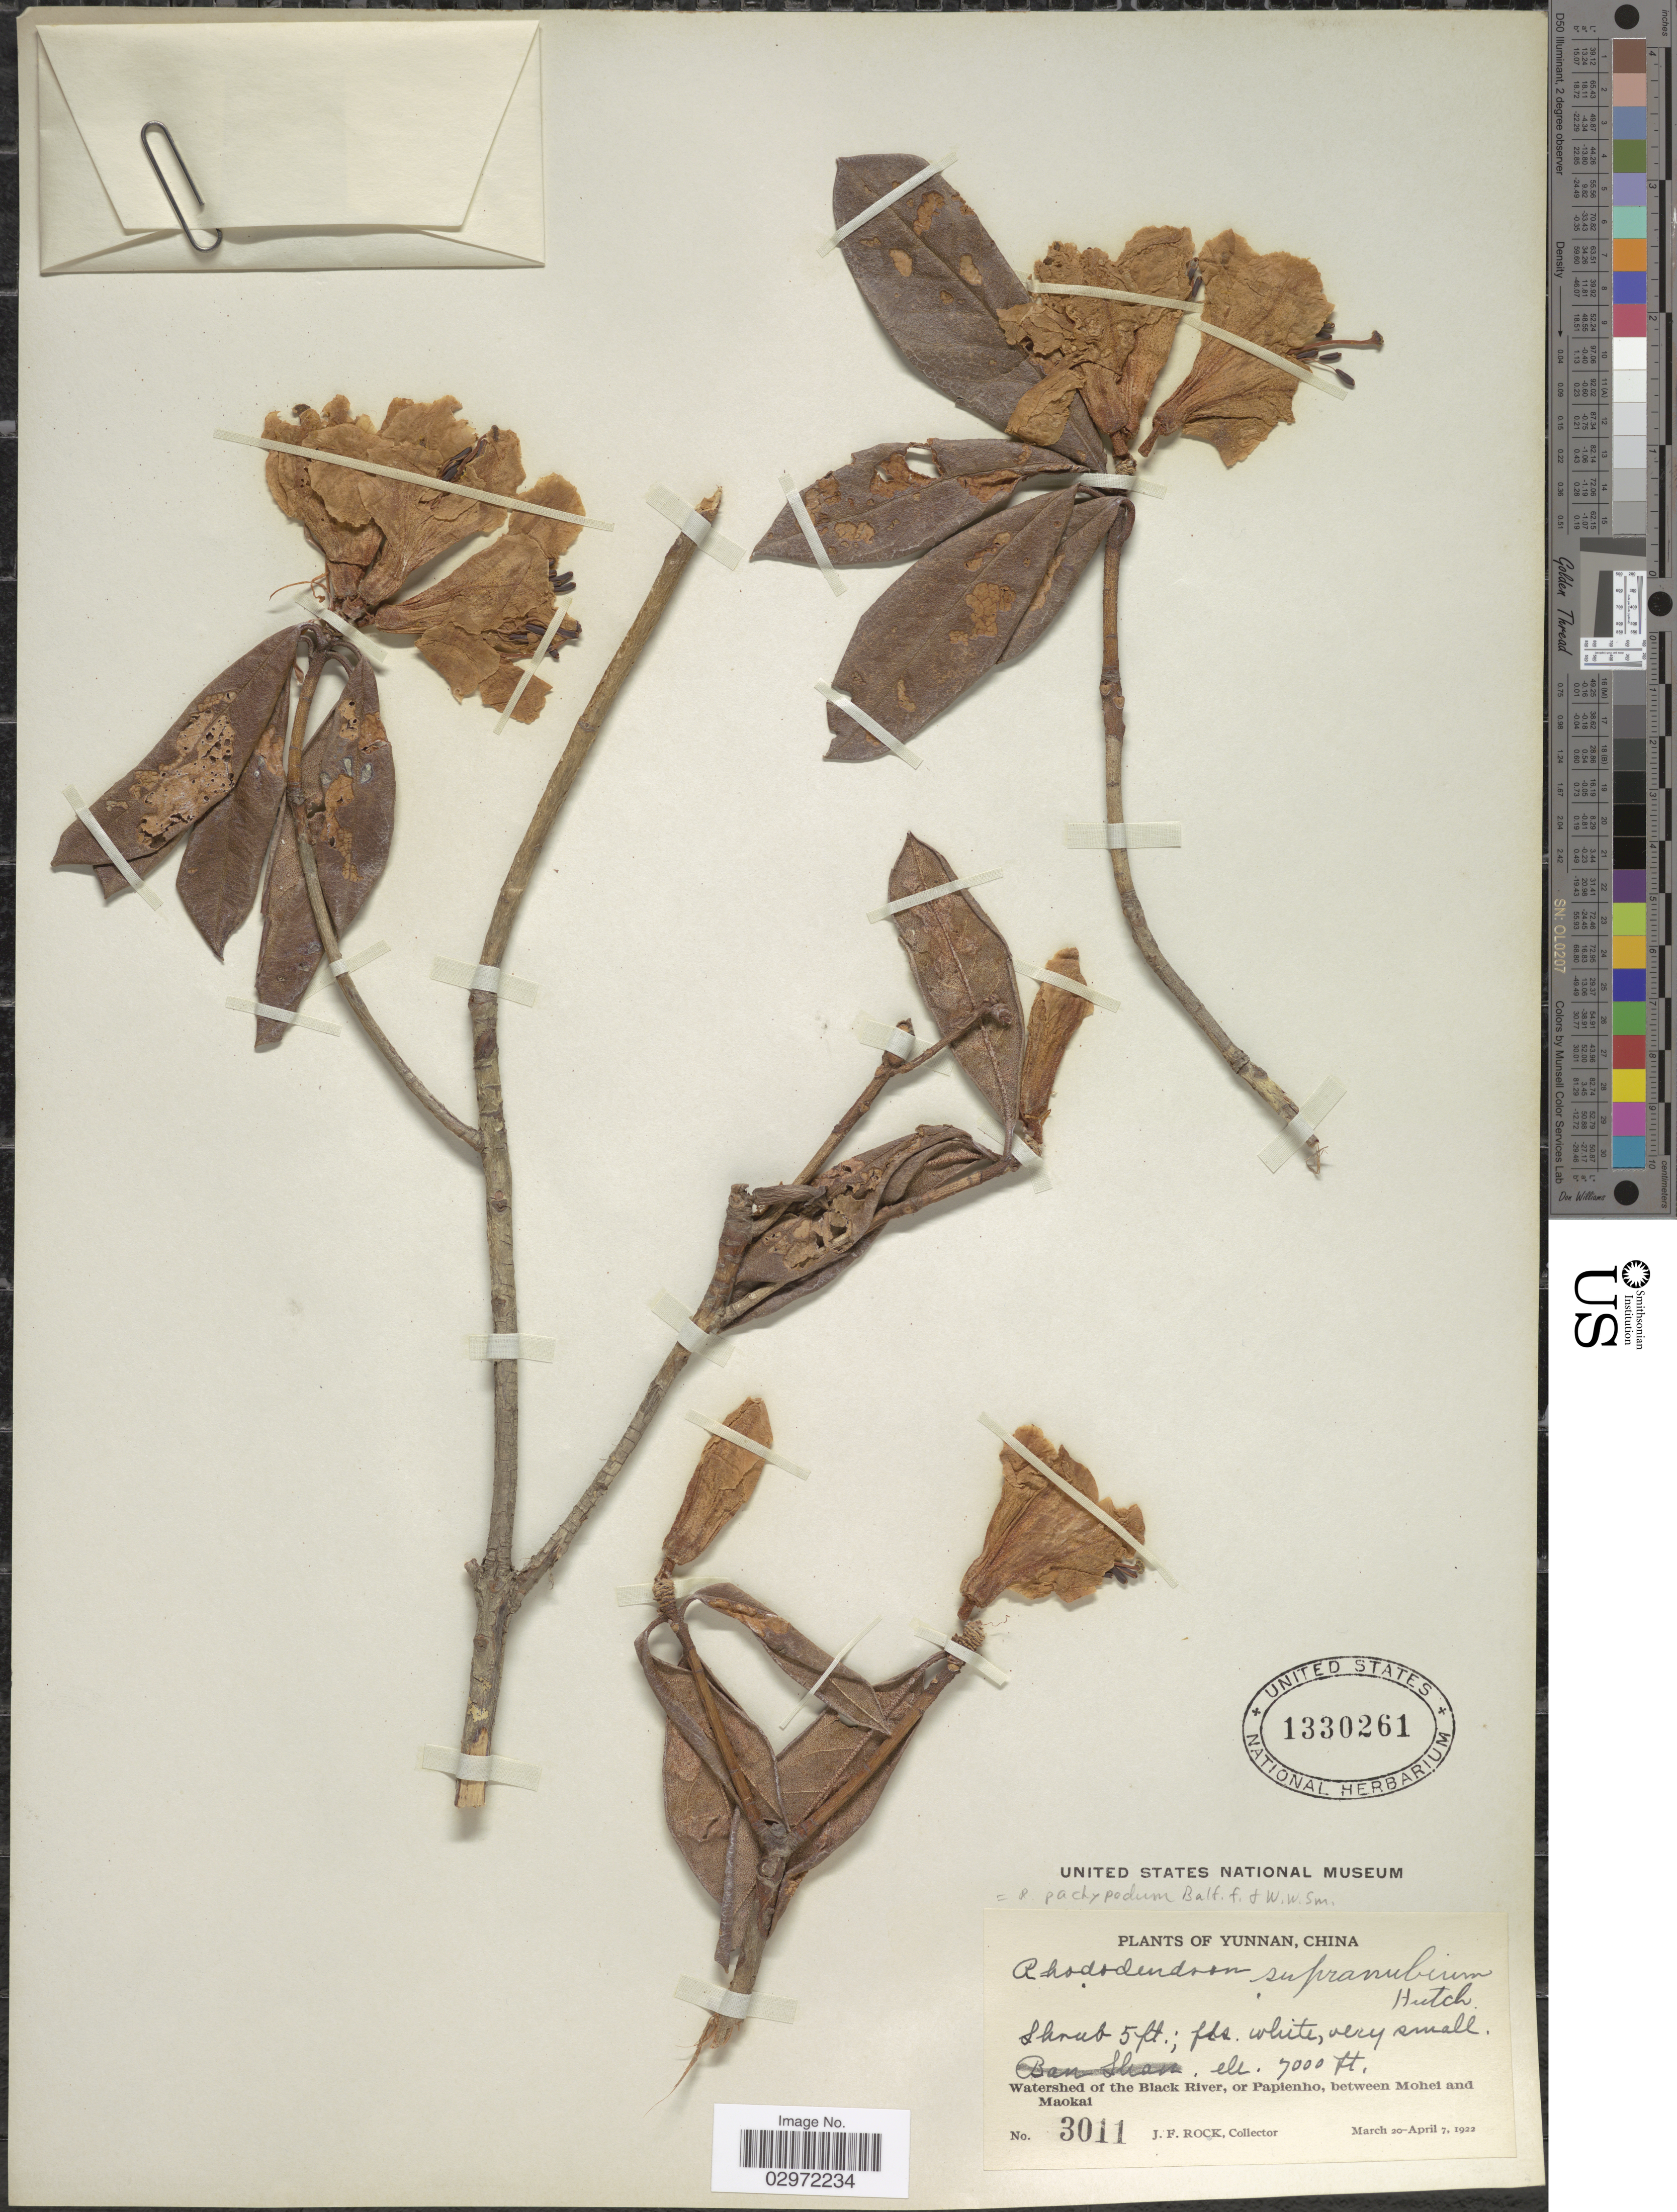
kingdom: Plantae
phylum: Tracheophyta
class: Magnoliopsida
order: Ericales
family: Ericaceae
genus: Rhododendron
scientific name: Rhododendron pachypodum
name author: Balf. f. & W.W. Sm.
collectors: J. Rock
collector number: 3011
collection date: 1922-03-20/1922-04-07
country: China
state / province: Yunnan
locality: Watershed of the Black River, or Papienho, between Mohei and Maokao.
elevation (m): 2134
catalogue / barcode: US 1330261